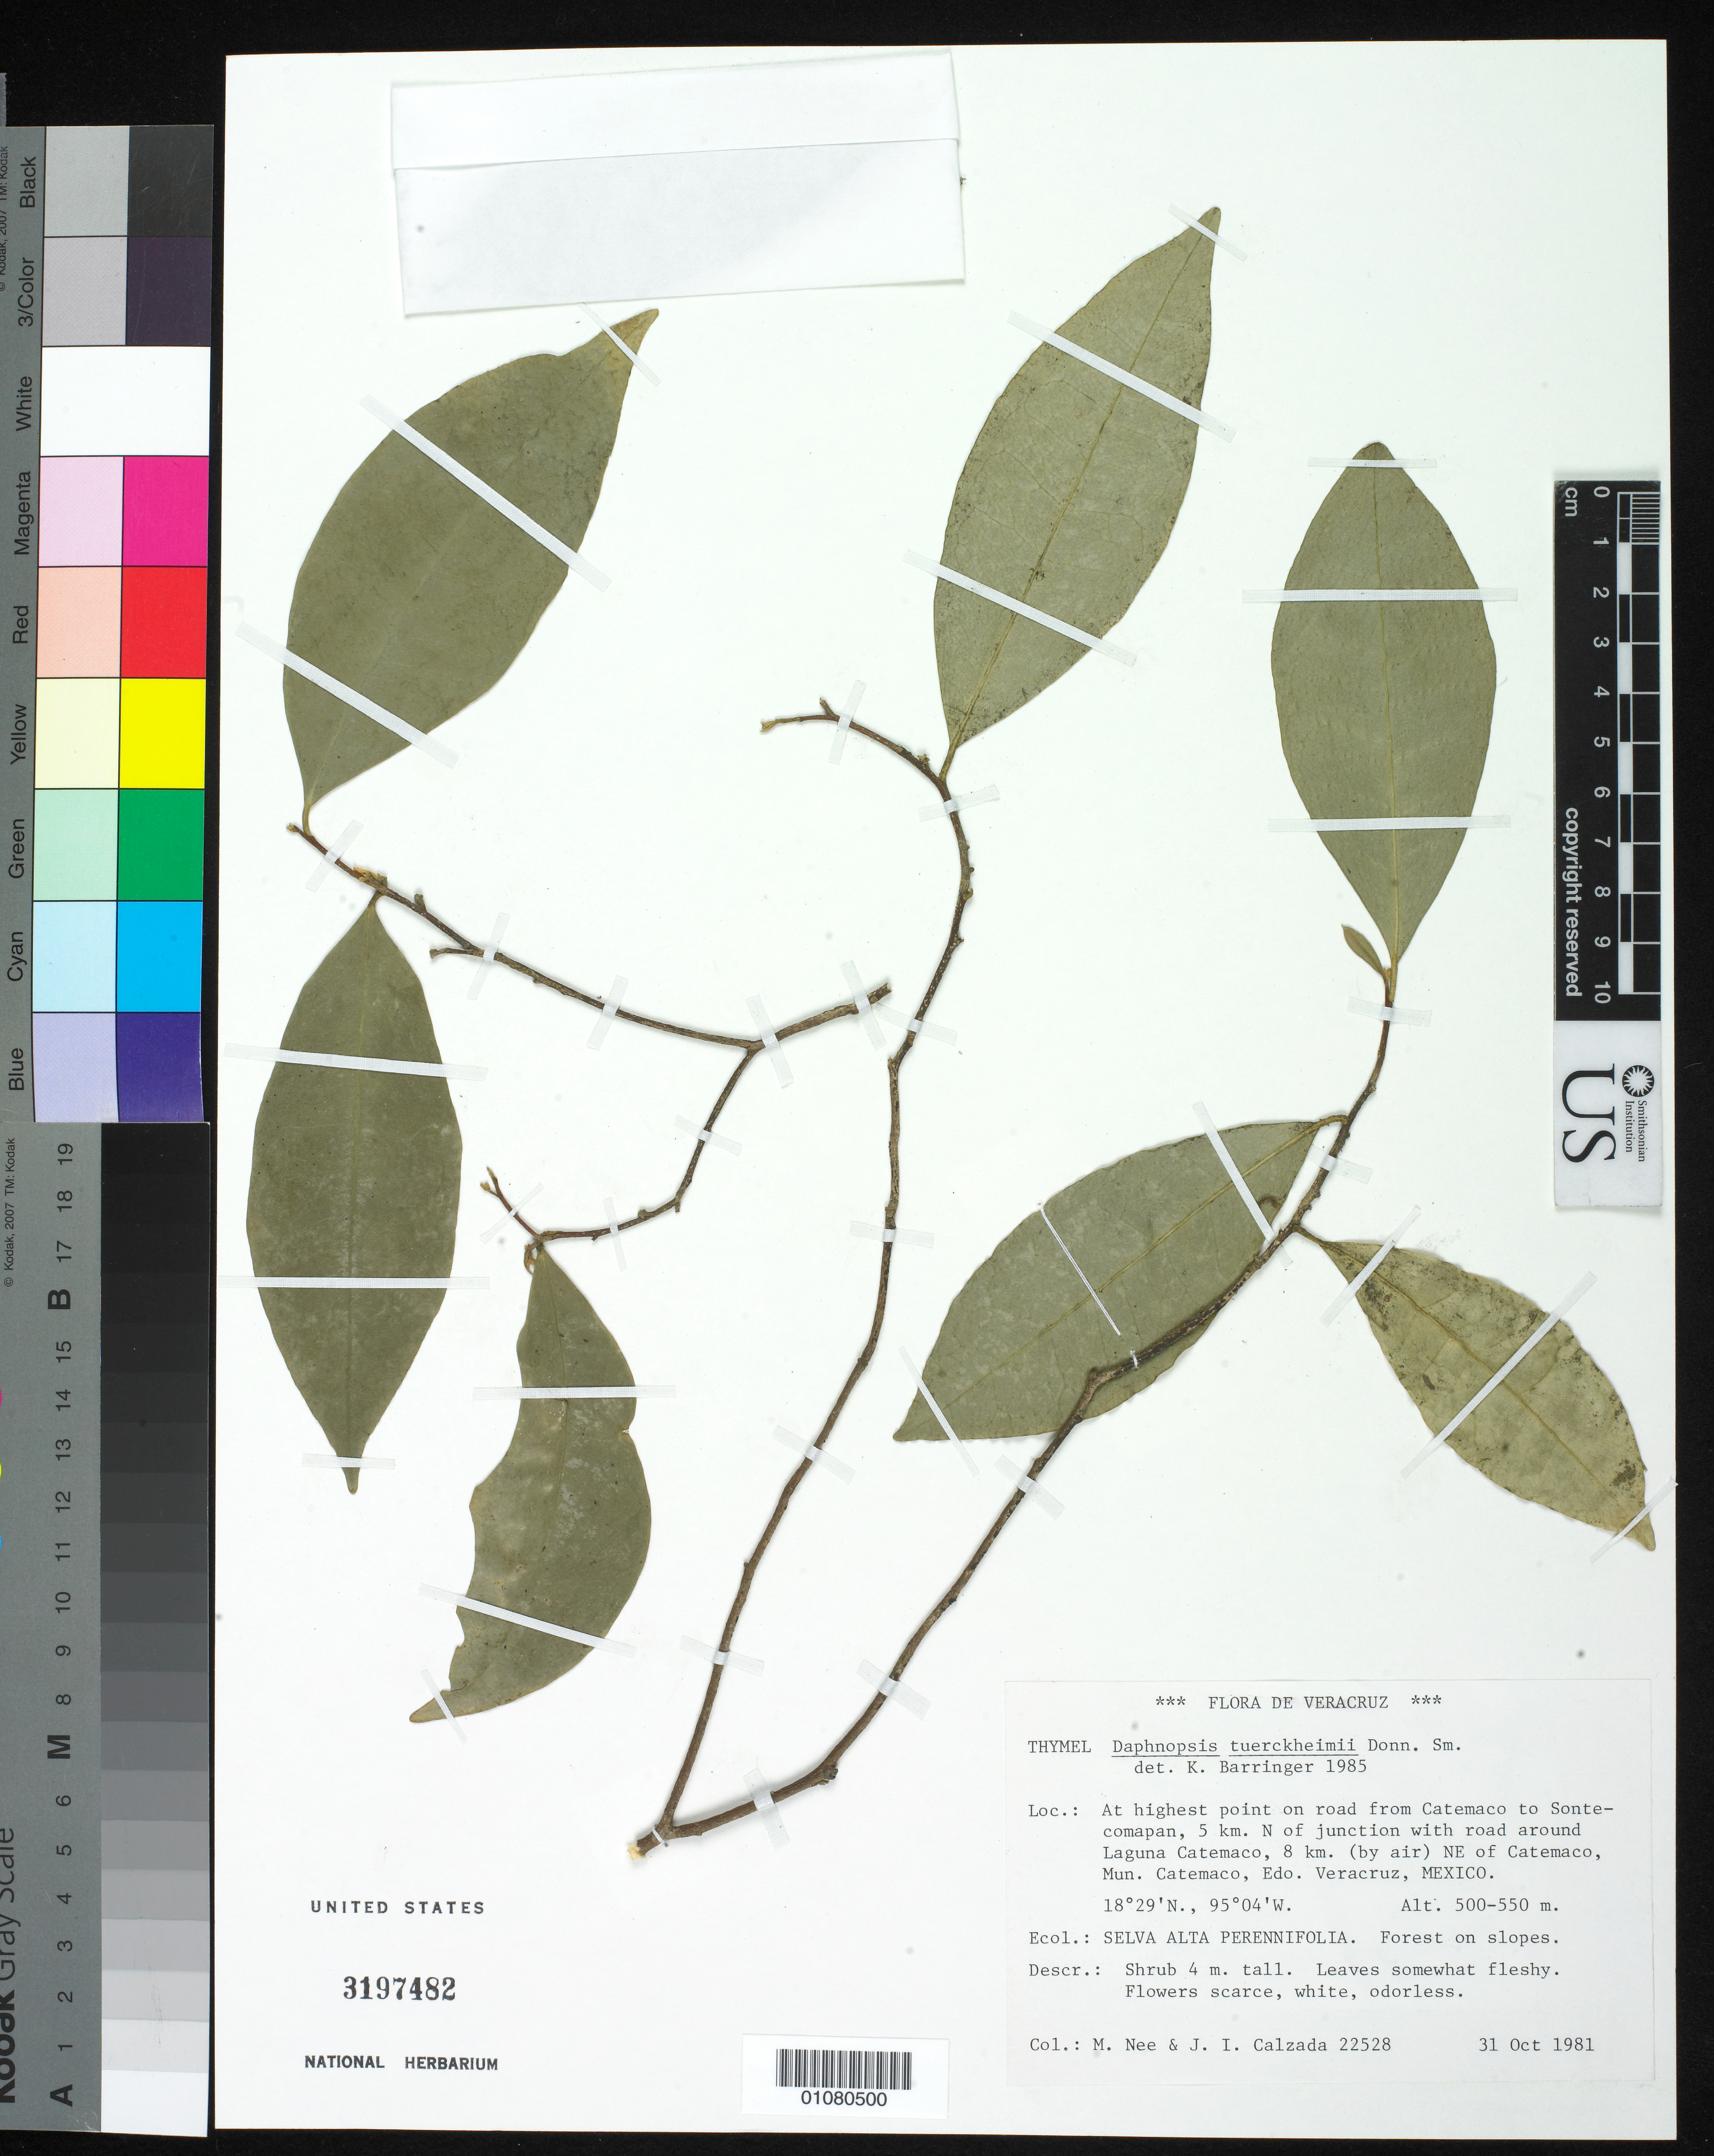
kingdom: Plantae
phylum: Tracheophyta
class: Magnoliopsida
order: Malvales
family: Thymelaeaceae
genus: Daphnopsis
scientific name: Daphnopsis megacarpa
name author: Nevling & Barringer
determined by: Rogers, Z. S.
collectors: N. Nee & J. I. Calzada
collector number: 22528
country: Mexico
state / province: Veracruz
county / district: Catemaco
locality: At highest point on road from Catemaco to Sontecomapan, N of junct. with road around Laguna Catemaco, NE of Catemaco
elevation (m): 500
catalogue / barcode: US 3197482